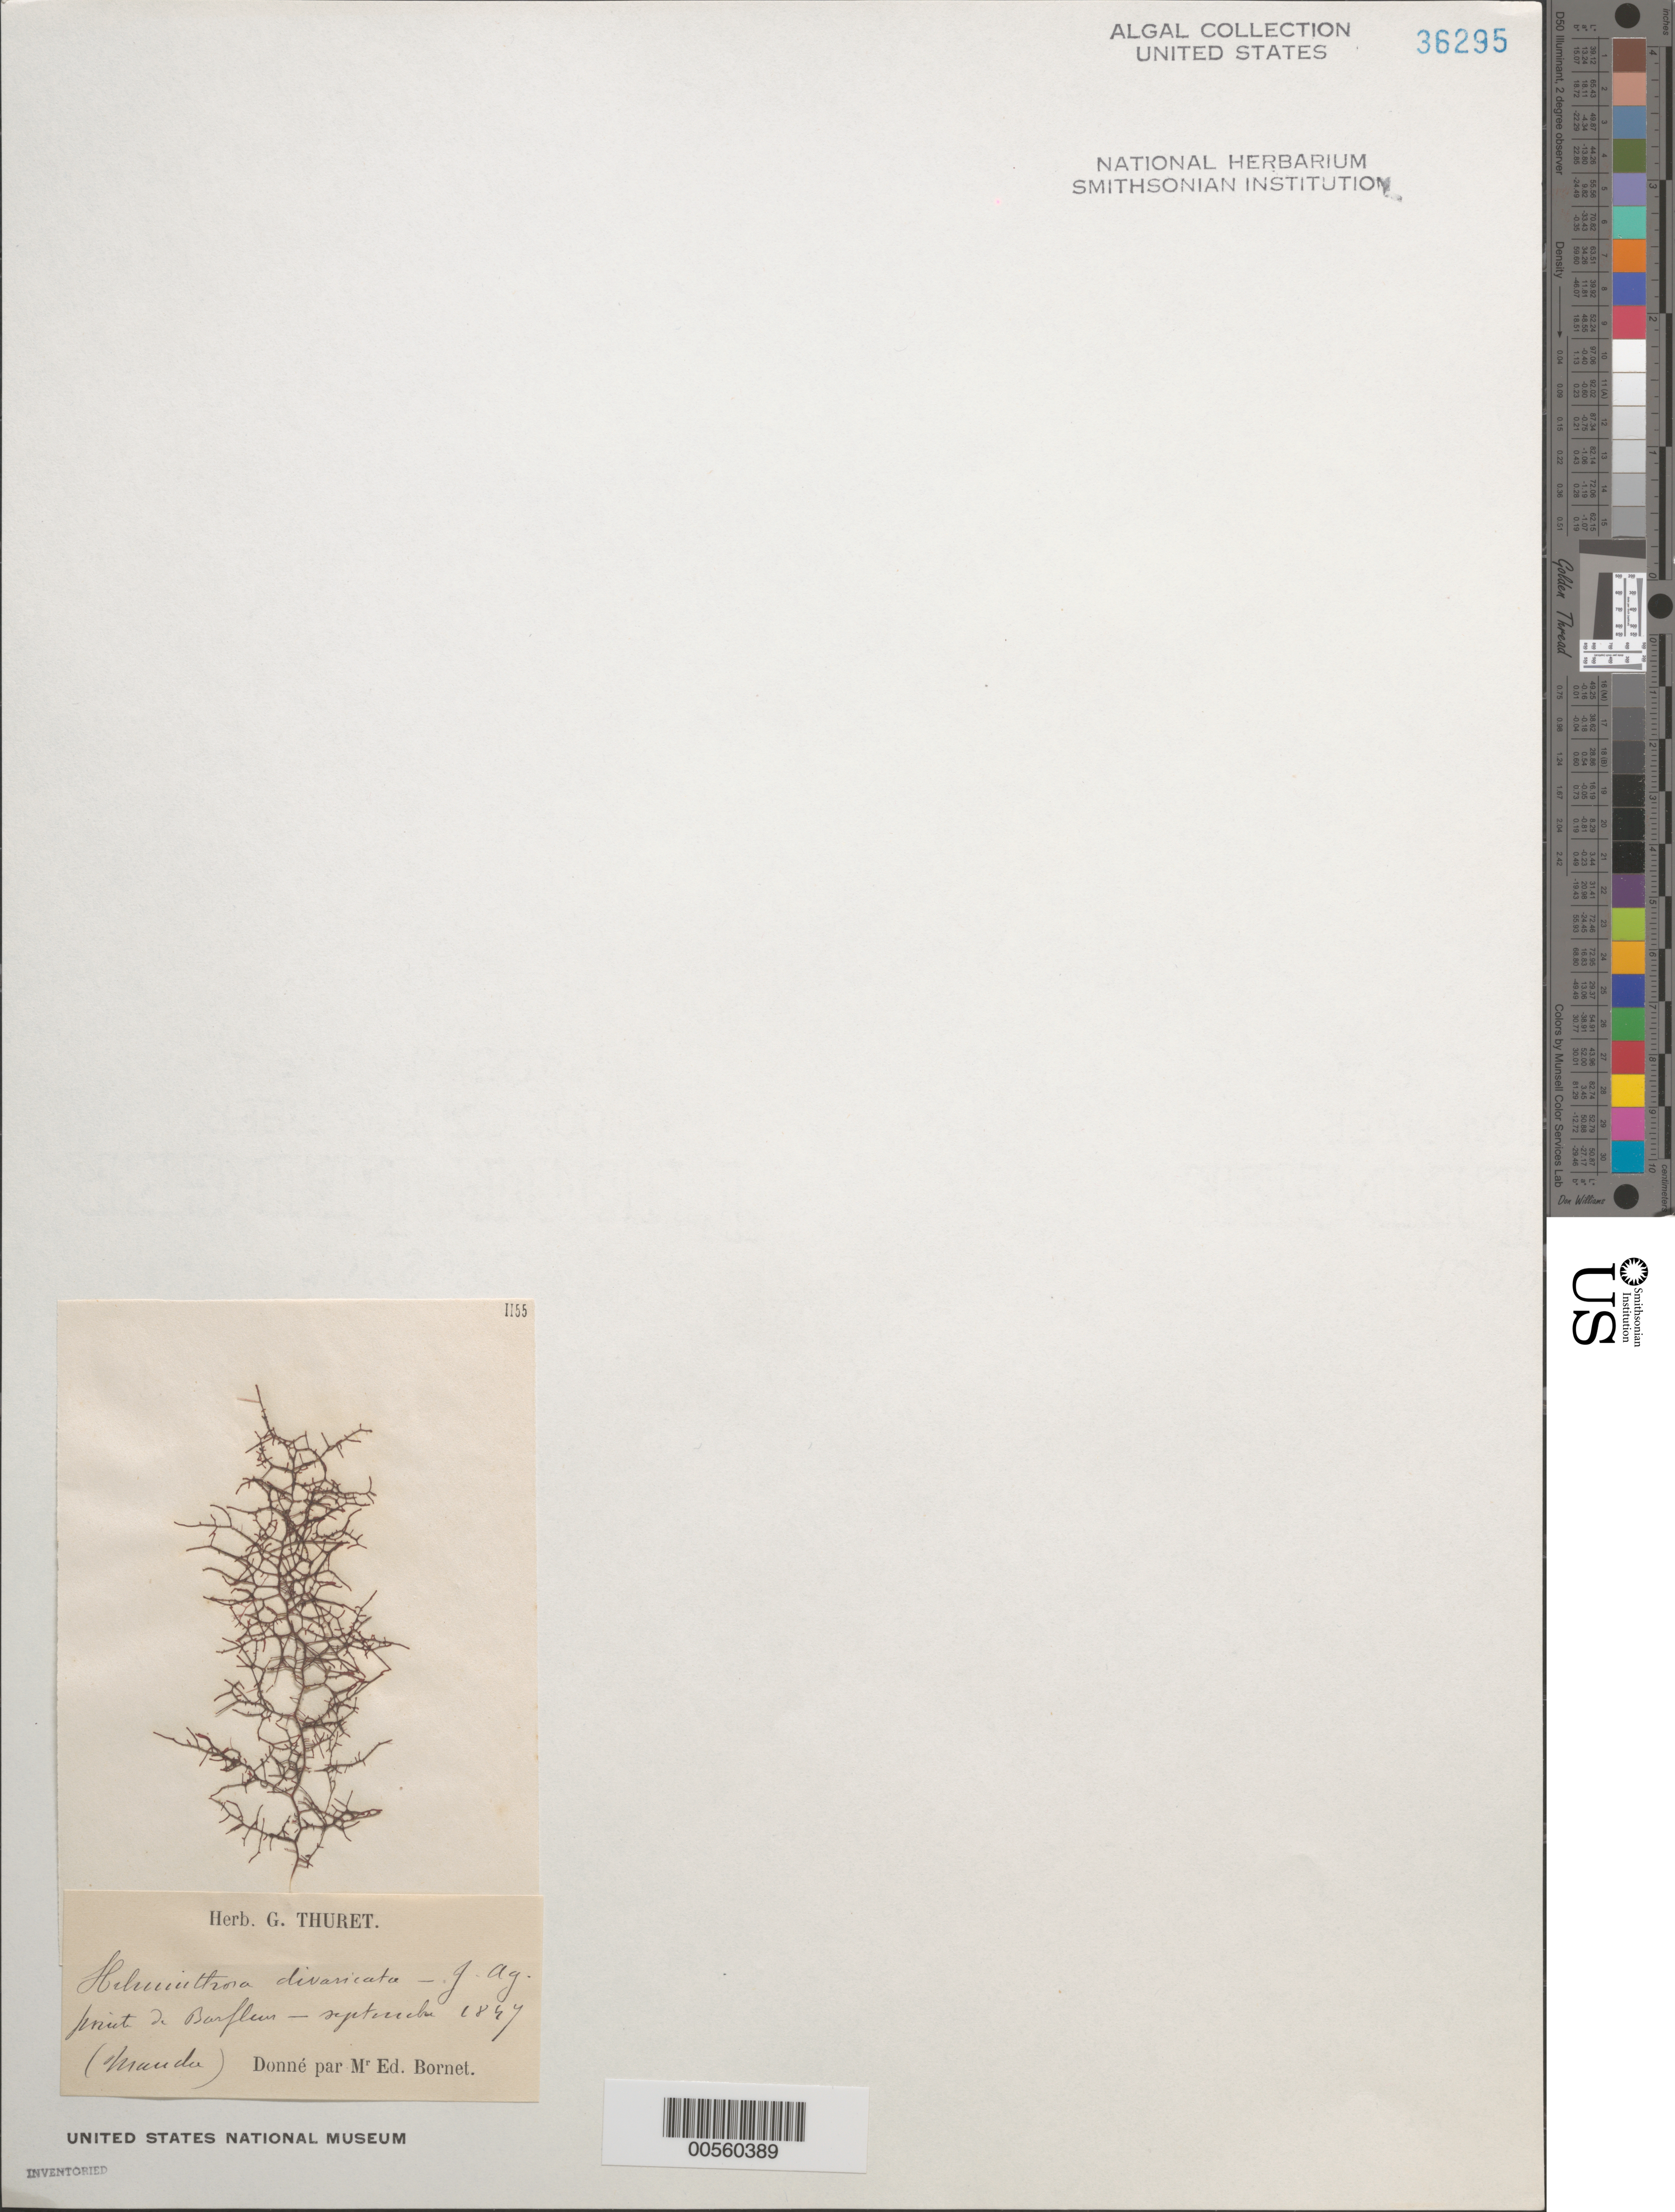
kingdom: Plantae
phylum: Rhodophyta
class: Florideophyceae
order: Nemaliales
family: Liagoraceae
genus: Helminthora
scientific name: Helminthora divaricata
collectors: Thuret, G. (herbarium)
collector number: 1155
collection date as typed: Sep 1847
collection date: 1847-09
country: France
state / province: Normandie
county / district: Manche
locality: Pointe de barfleur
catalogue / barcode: US 36295